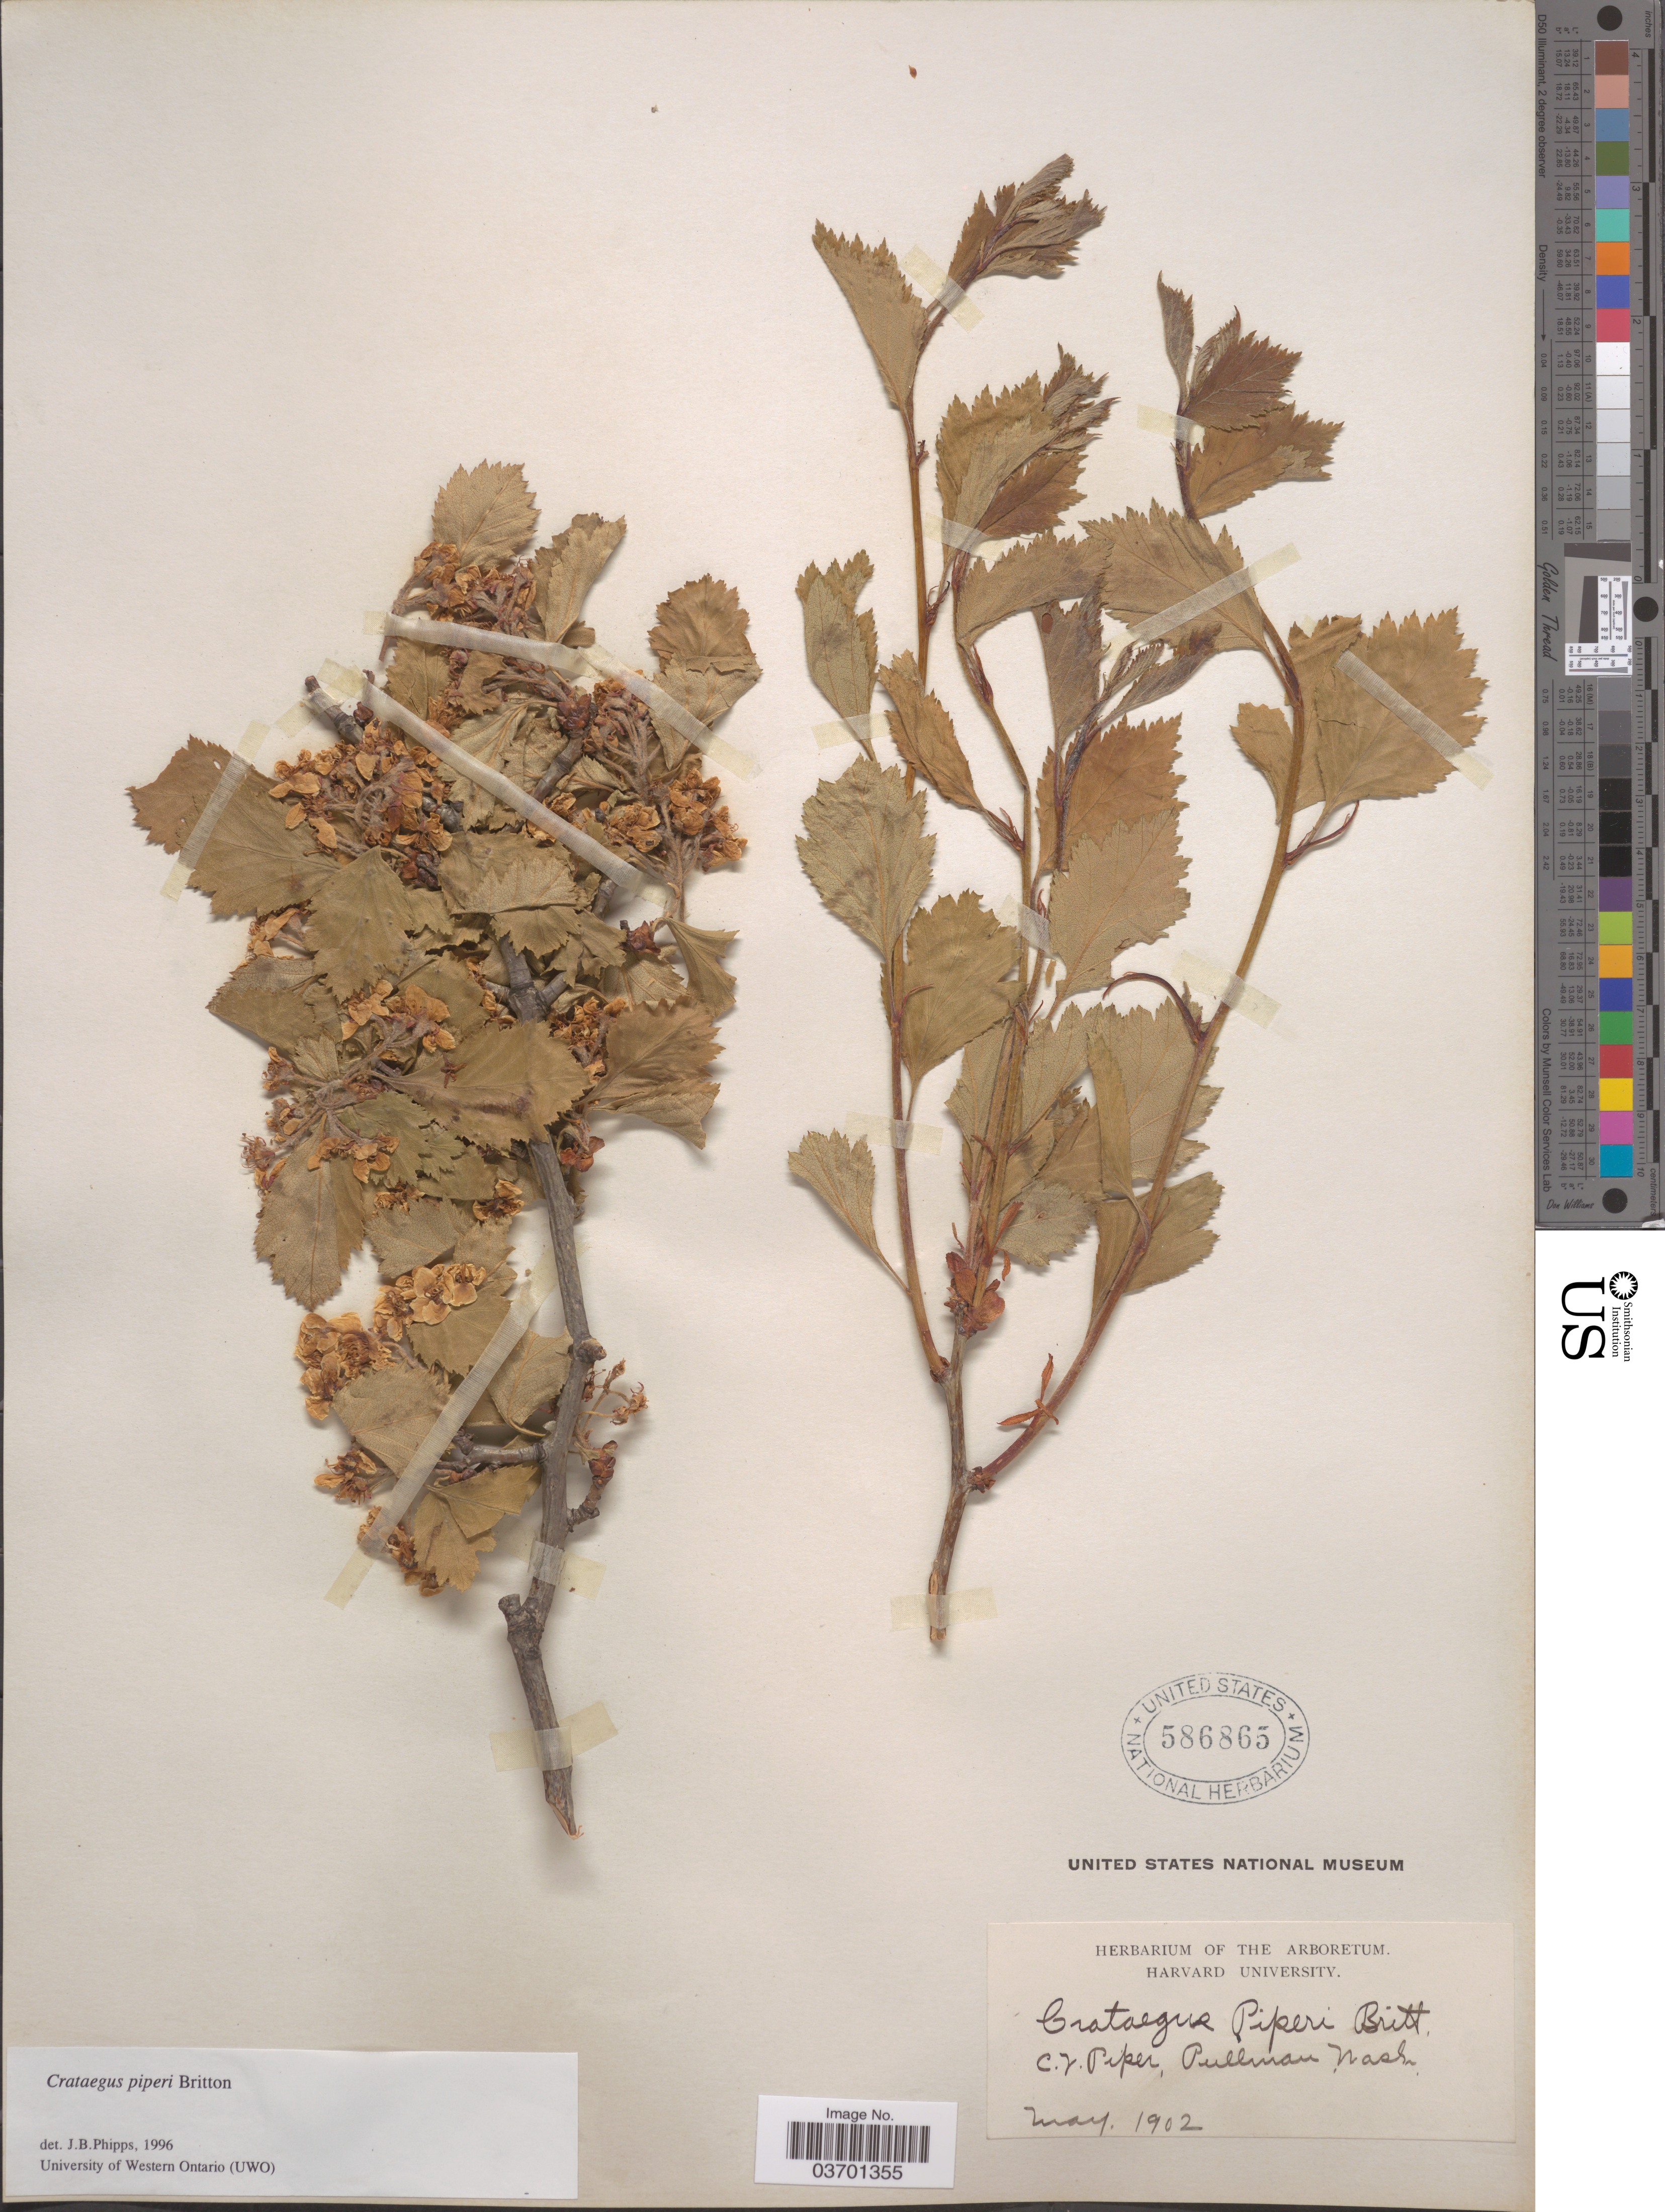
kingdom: Plantae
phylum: Tracheophyta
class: Magnoliopsida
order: Rosales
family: Rosaceae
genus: Crataegus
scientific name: Crataegus piperi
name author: Britton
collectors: C. V. Piper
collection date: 1902-05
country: United States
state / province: Washington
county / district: Whitman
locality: Pullman.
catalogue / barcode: US 586865